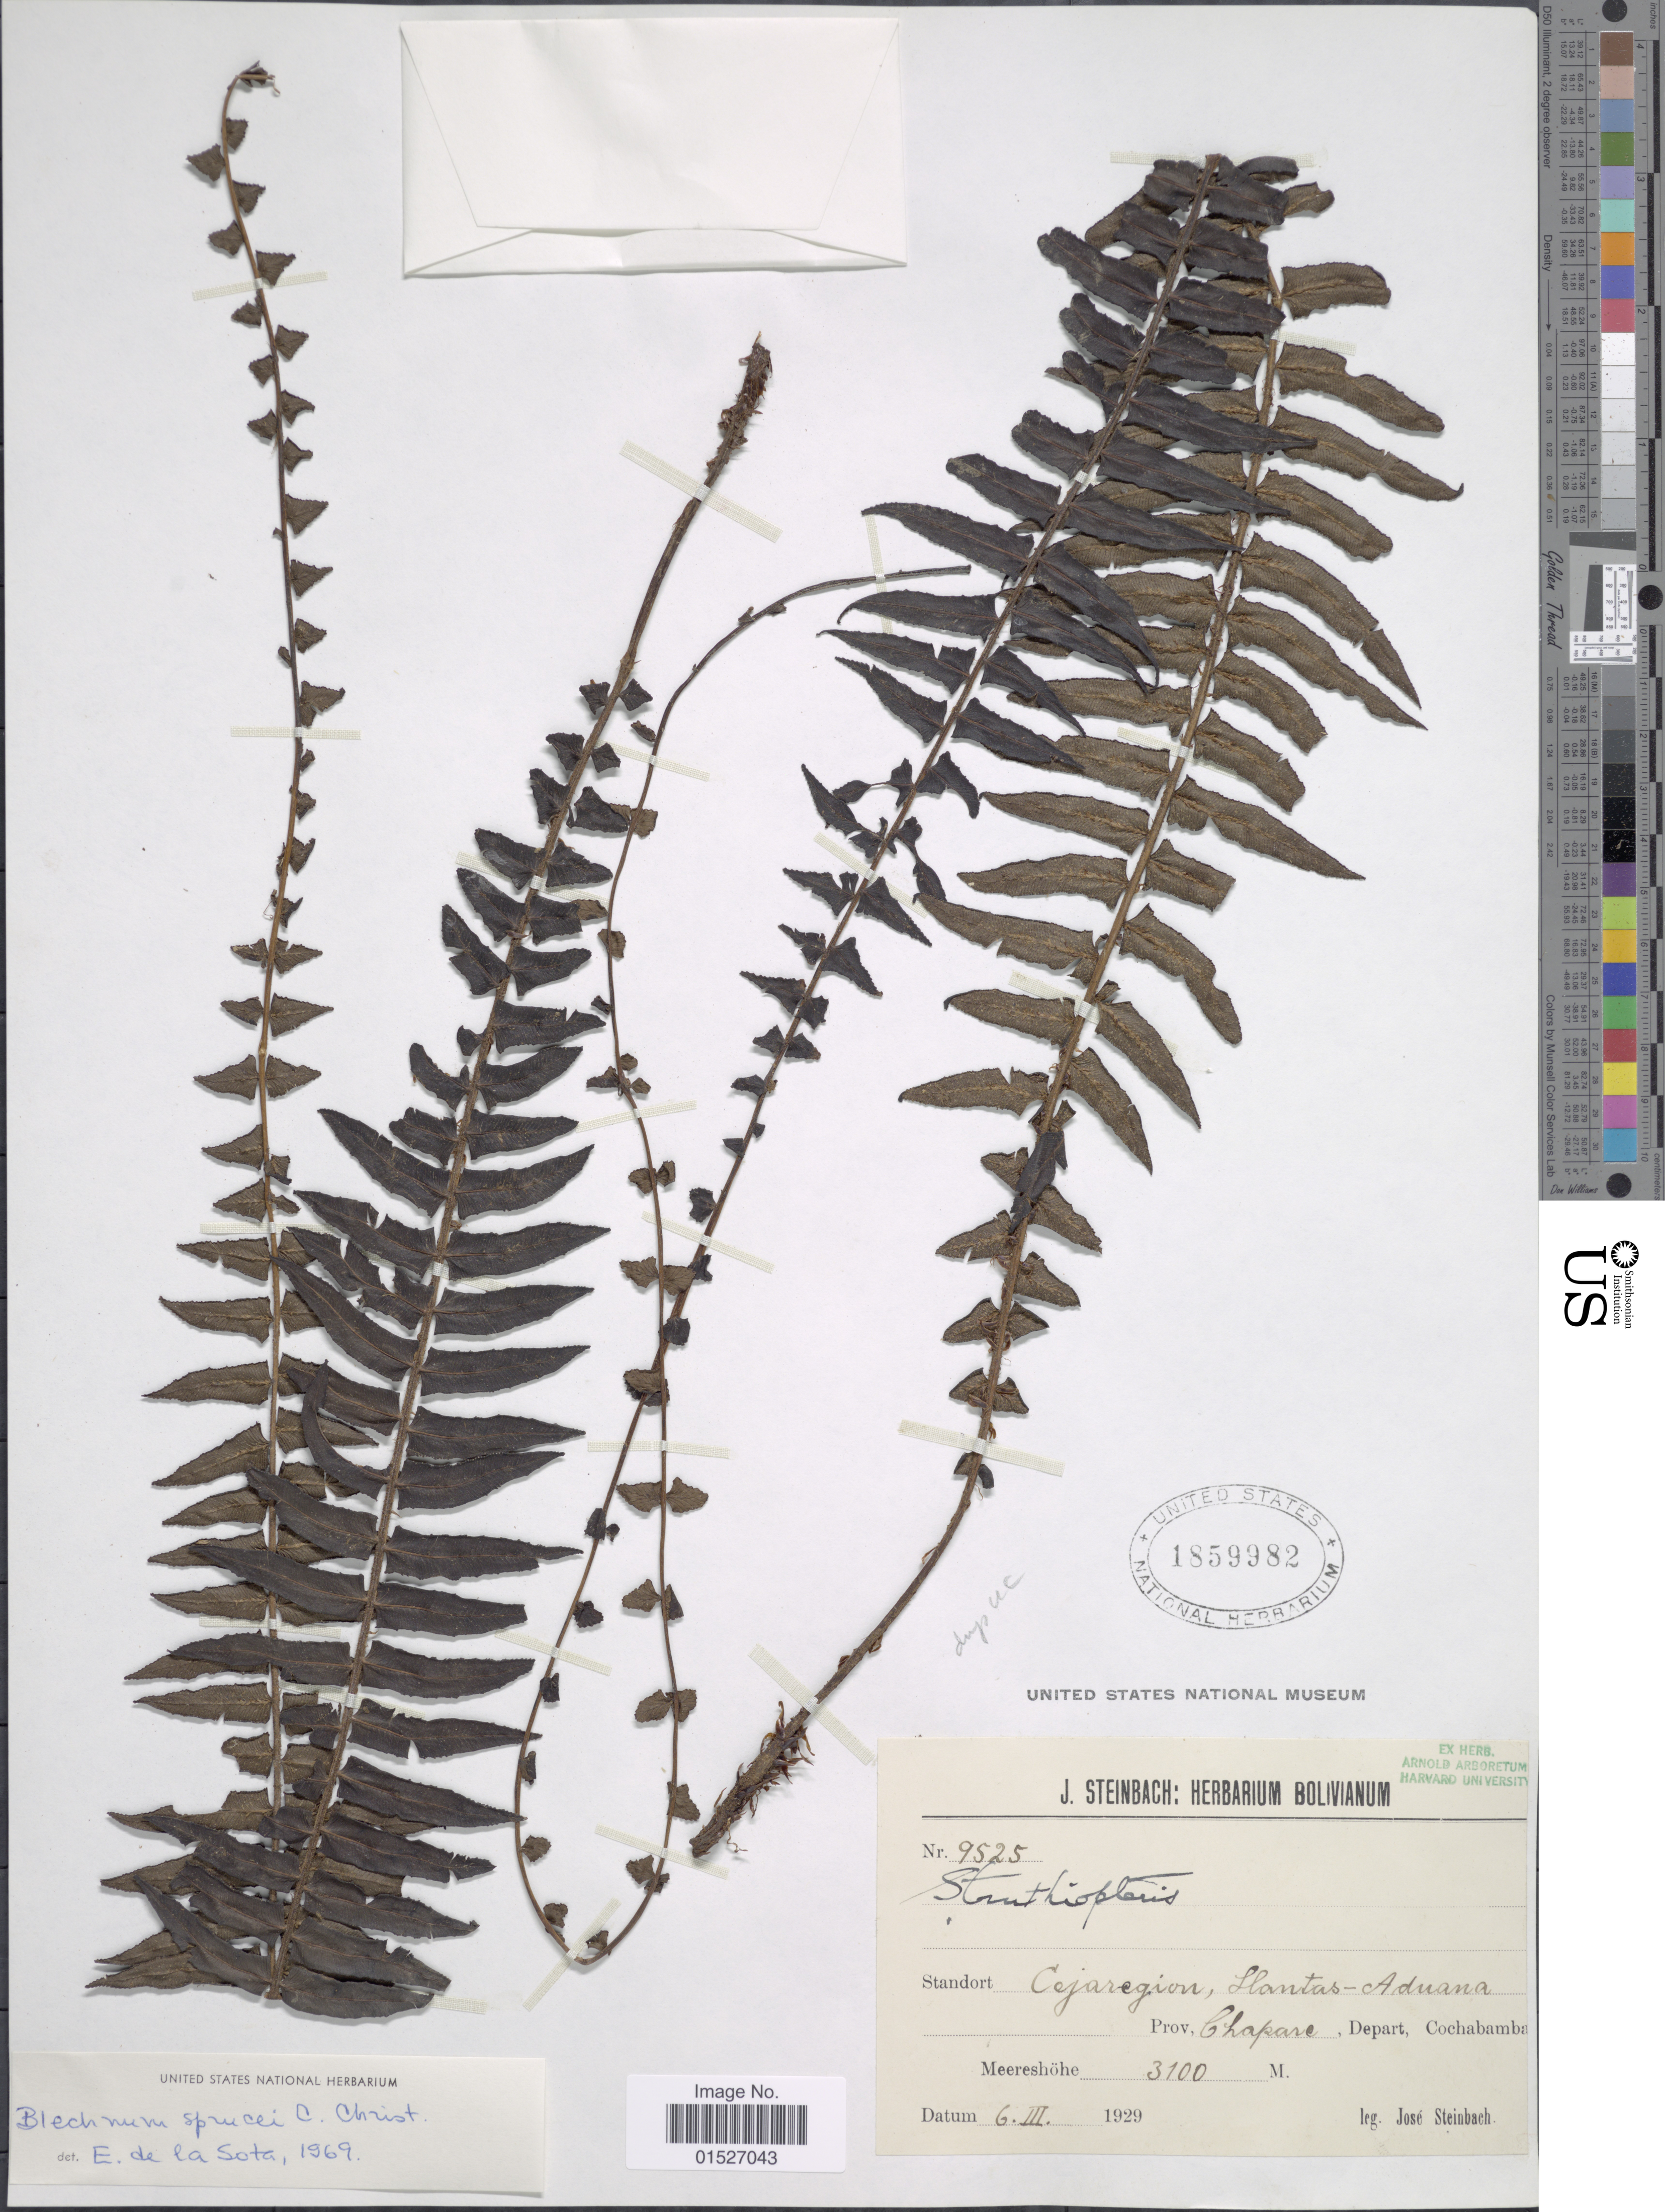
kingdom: Plantae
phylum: Tracheophyta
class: Polypodiopsida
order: Polypodiales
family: Blechnaceae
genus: Blechnum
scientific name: Blechnum sprucei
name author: C. Chr.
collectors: J. Steinbach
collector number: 9525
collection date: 1929-03-06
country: Bolivia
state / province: Cochabamba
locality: Prov, Chapare, Depart, Cochabamba.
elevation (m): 3100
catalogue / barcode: US 1859982